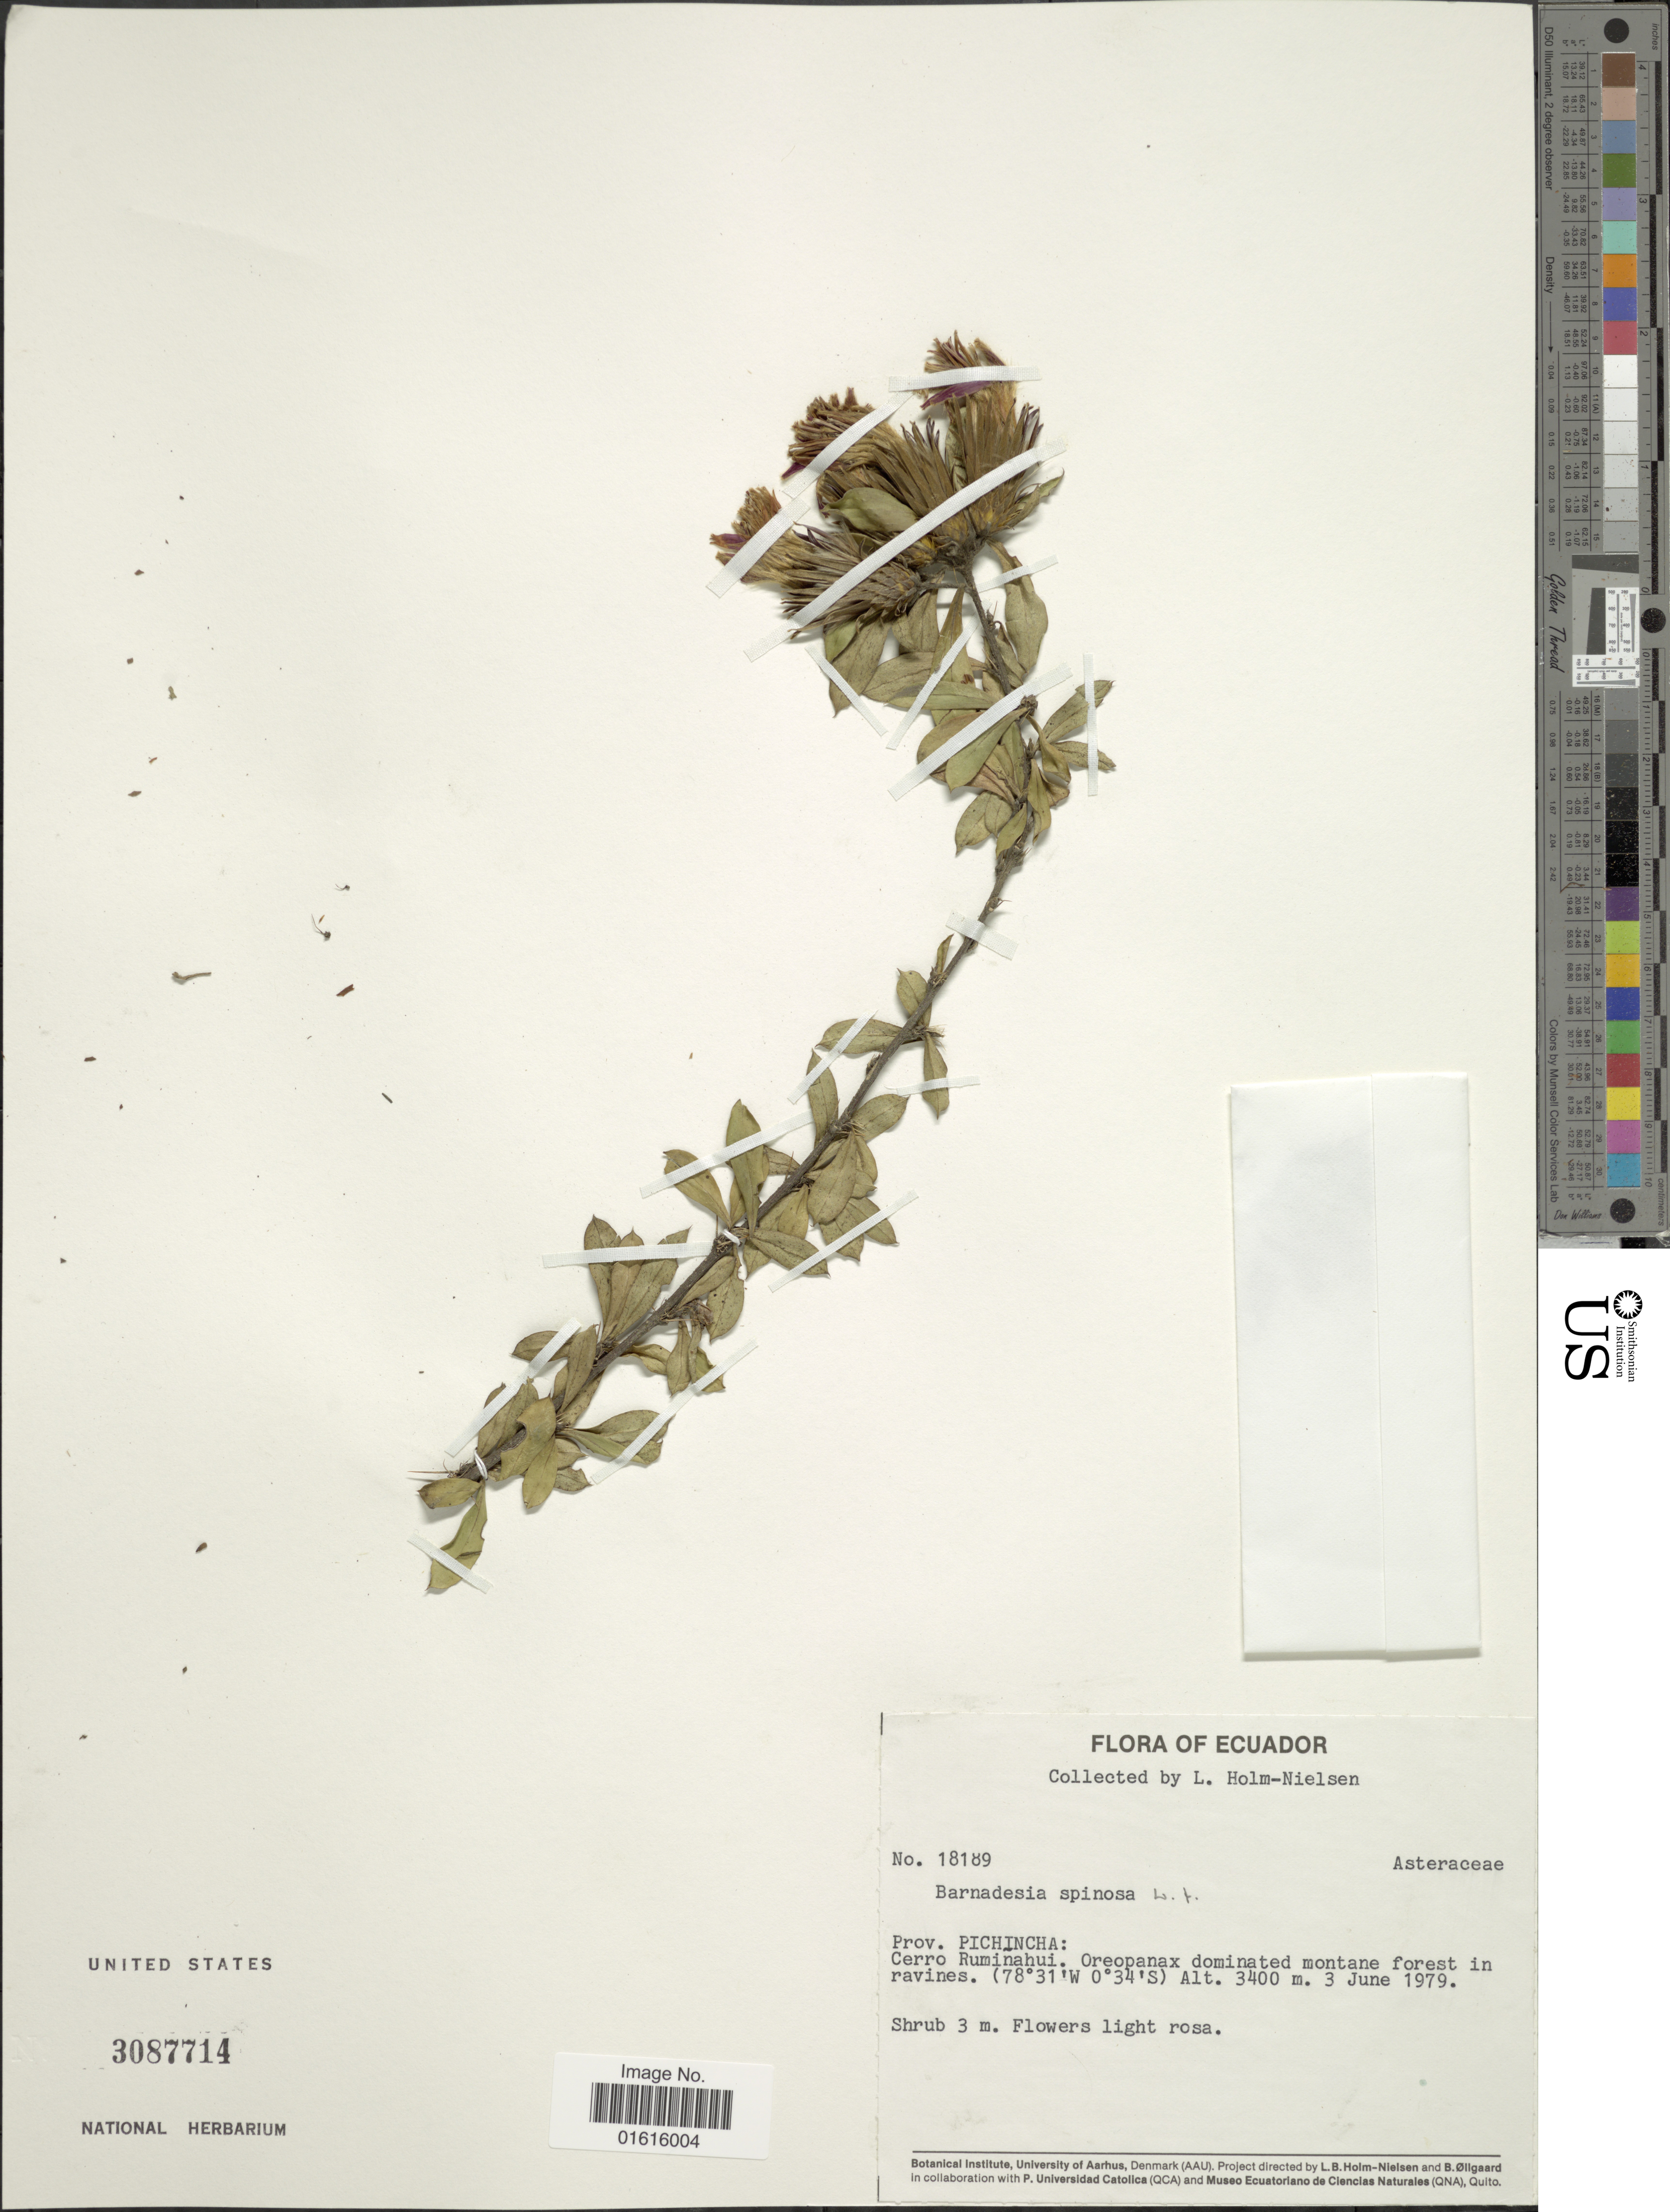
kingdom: Plantae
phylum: Tracheophyta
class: Magnoliopsida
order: Asterales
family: Asteraceae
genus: Barnadesia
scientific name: Barnadesia spinosa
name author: L. f.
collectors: L. B. Holm-Nielsen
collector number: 18189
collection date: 1979-06-03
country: Ecuador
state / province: Pichincha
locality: Cerro Ruminahui. Oreopanax dominated montane forest in ravines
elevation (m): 3400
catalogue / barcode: US 3087714